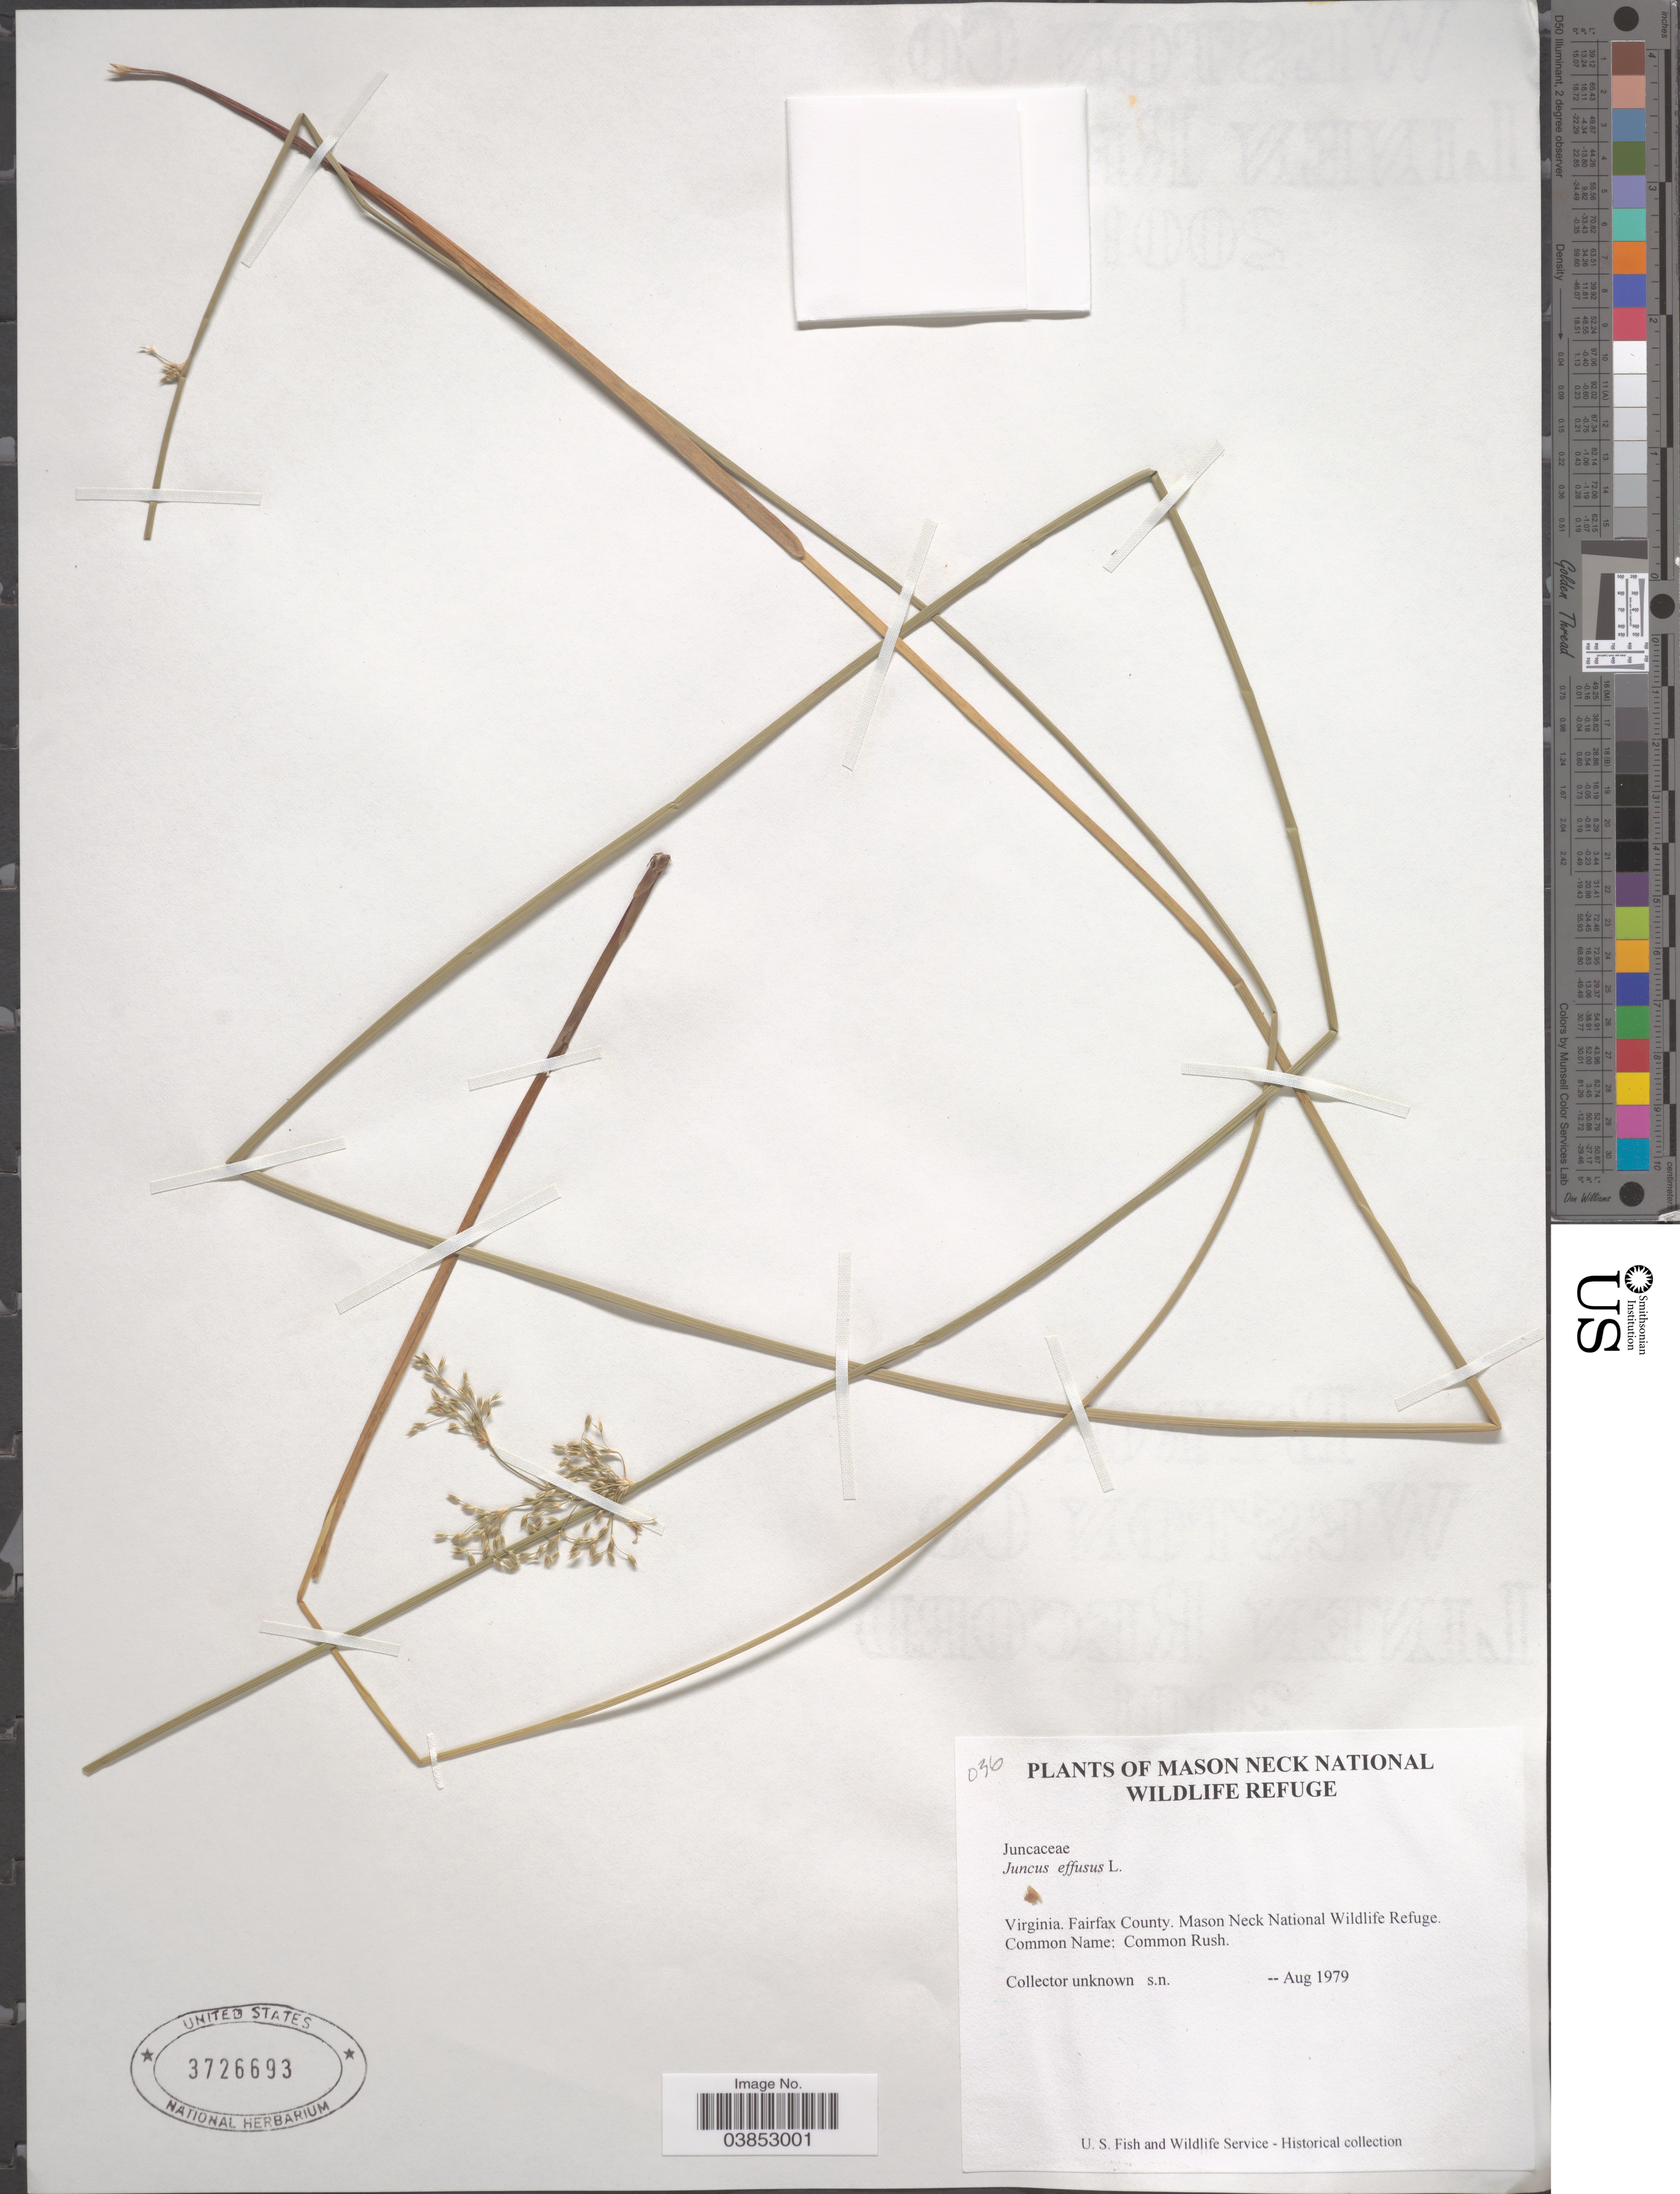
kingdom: Plantae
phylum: Tracheophyta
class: Liliopsida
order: Poales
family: Juncaceae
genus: Juncus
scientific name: Juncus effusus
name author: L.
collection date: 1979-08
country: United States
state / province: Virginia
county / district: Fairfax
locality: Mason Neck National Wildlife Refuge. Fairfax County.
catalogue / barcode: US 3726693